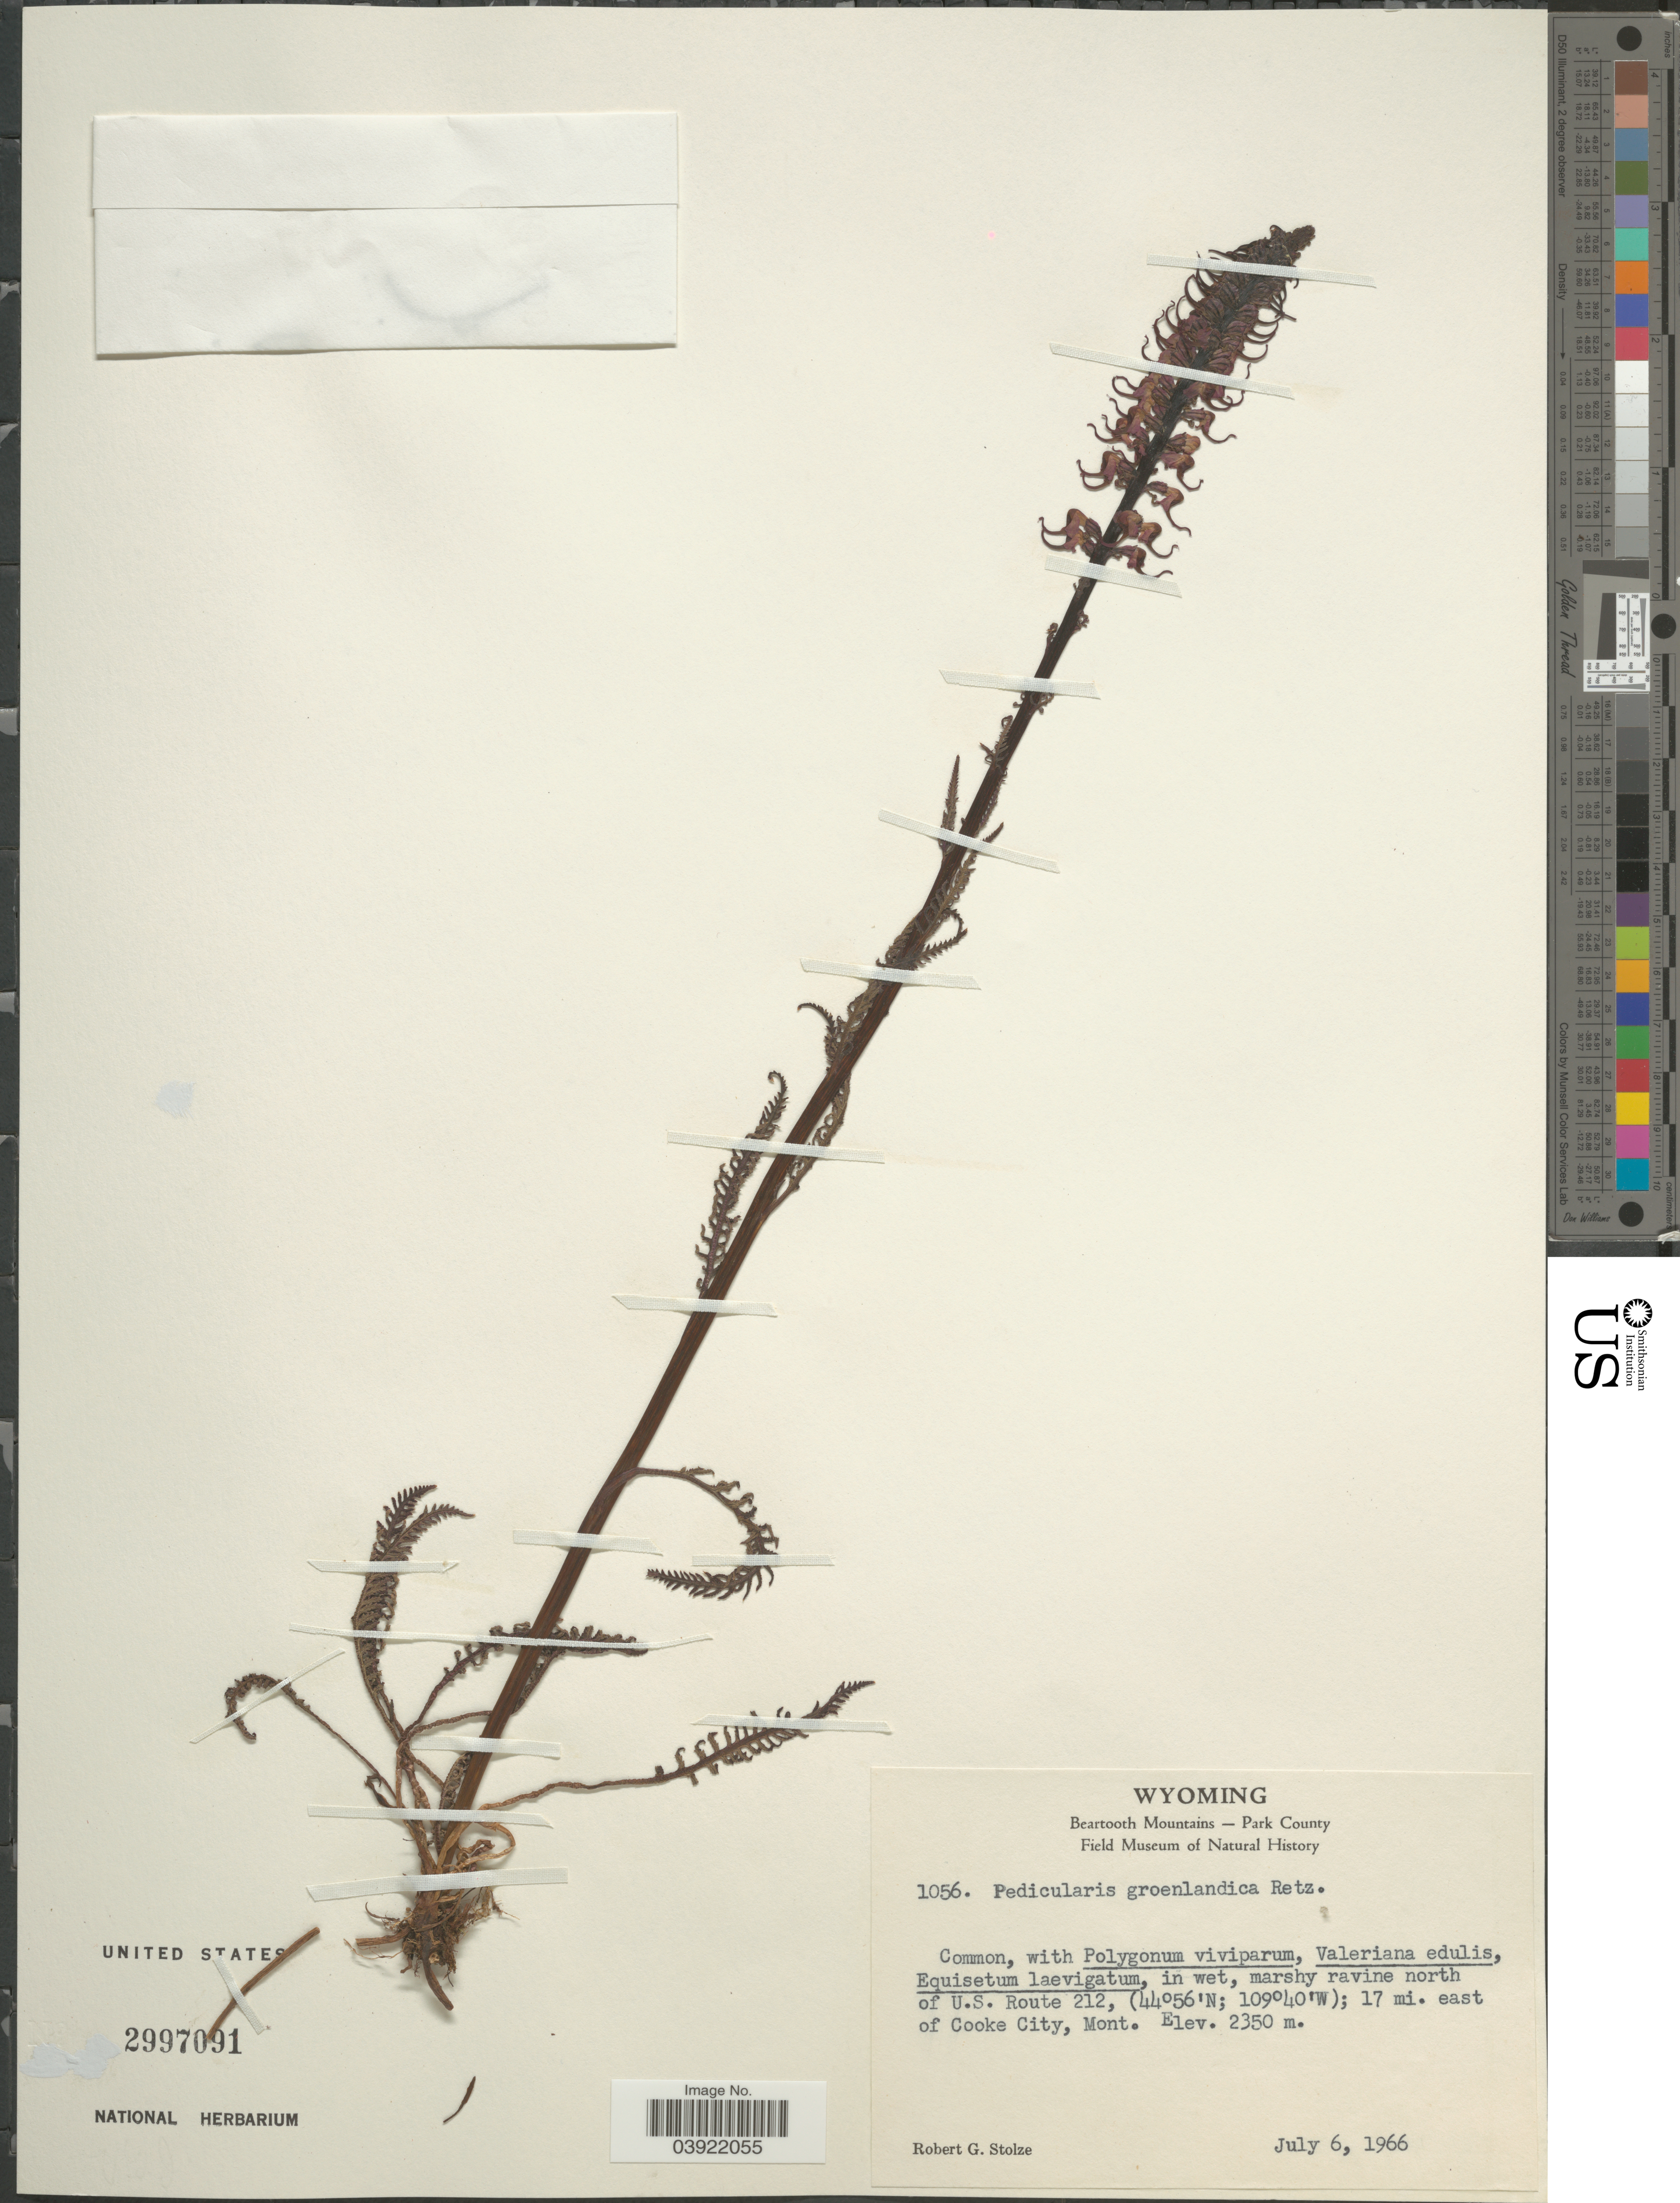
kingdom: Plantae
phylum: Tracheophyta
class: Magnoliopsida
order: Lamiales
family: Orobanchaceae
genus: Pedicularis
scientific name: Pedicularis groenlandica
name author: Retz.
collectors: R. G. Stolze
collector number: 1056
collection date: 1966-07-06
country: United States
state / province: Wyoming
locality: Beartooth Mountains - Park County. In wet, marshy ravine north of U.S. Route 212; 17 mi. east of Cooke City, Mont.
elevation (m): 2350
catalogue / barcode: US 2997091